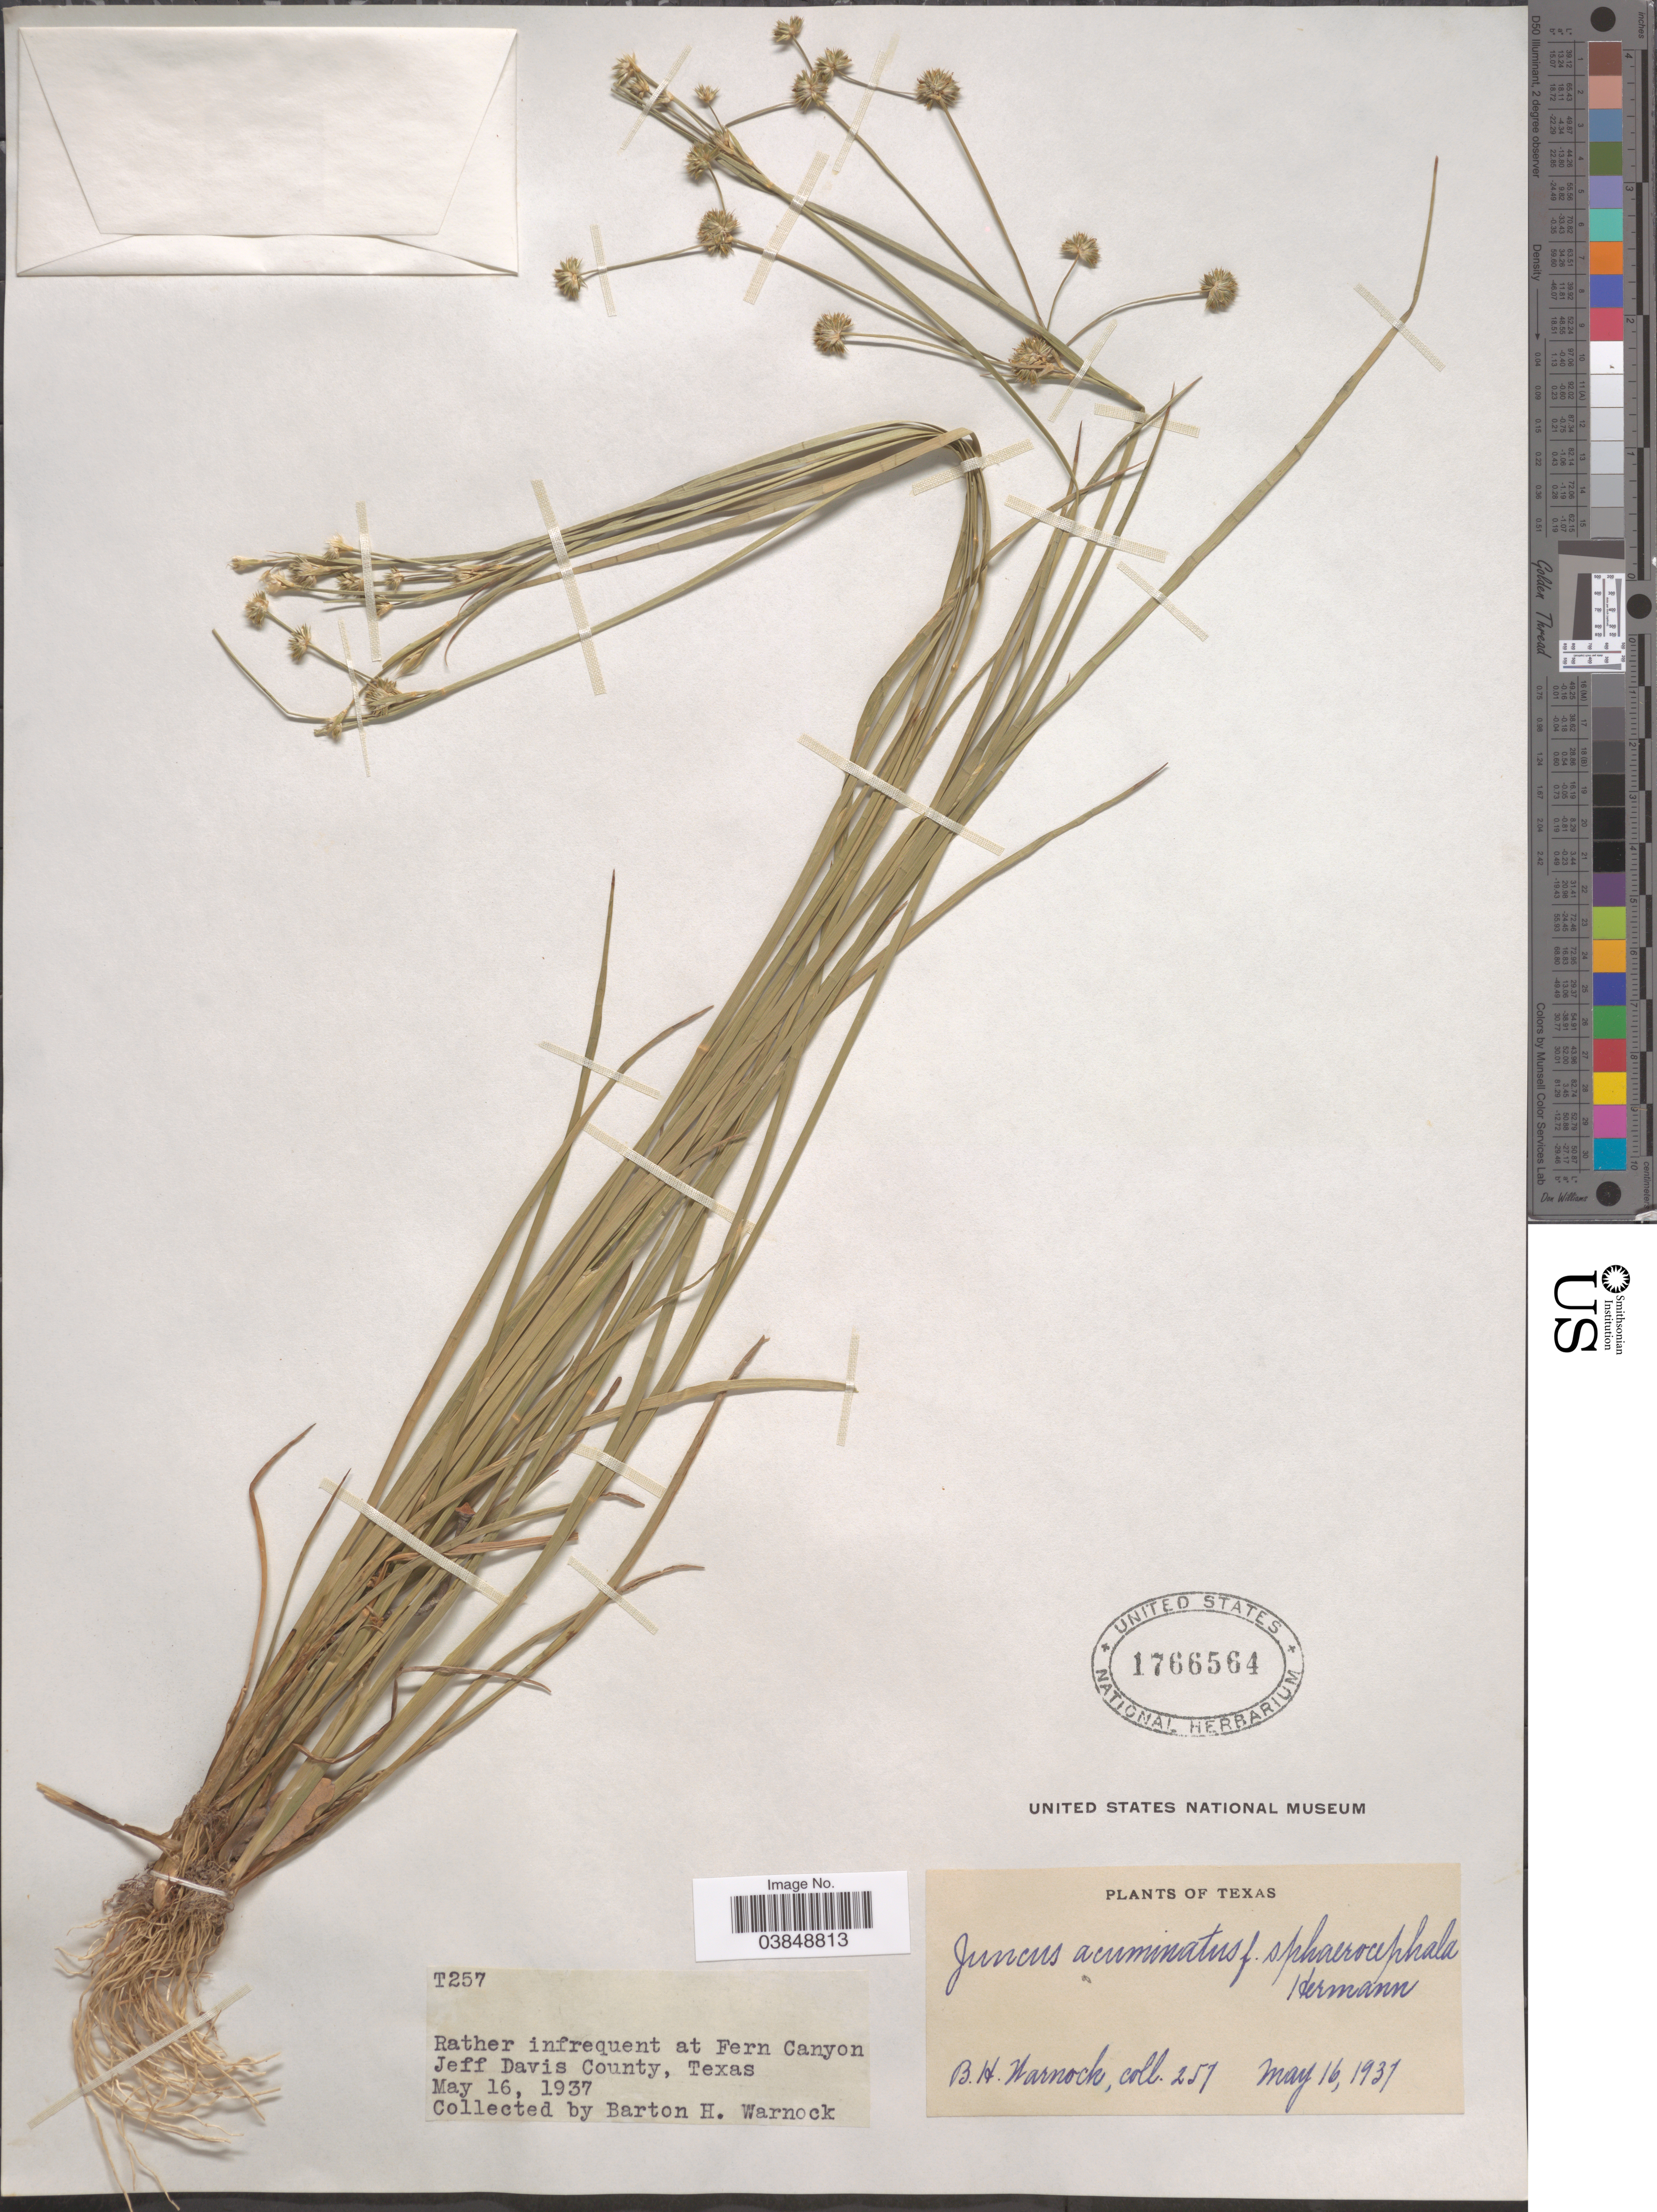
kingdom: Plantae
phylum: Tracheophyta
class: Liliopsida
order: Poales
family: Juncaceae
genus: Juncus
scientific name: Juncus acuminatus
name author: Michx.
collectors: B. H. Warnock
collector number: T257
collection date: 1937-05-16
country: United States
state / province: Texas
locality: Rather infrequent at Fern Canyon. Jeff Davis County.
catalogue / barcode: US 1766564